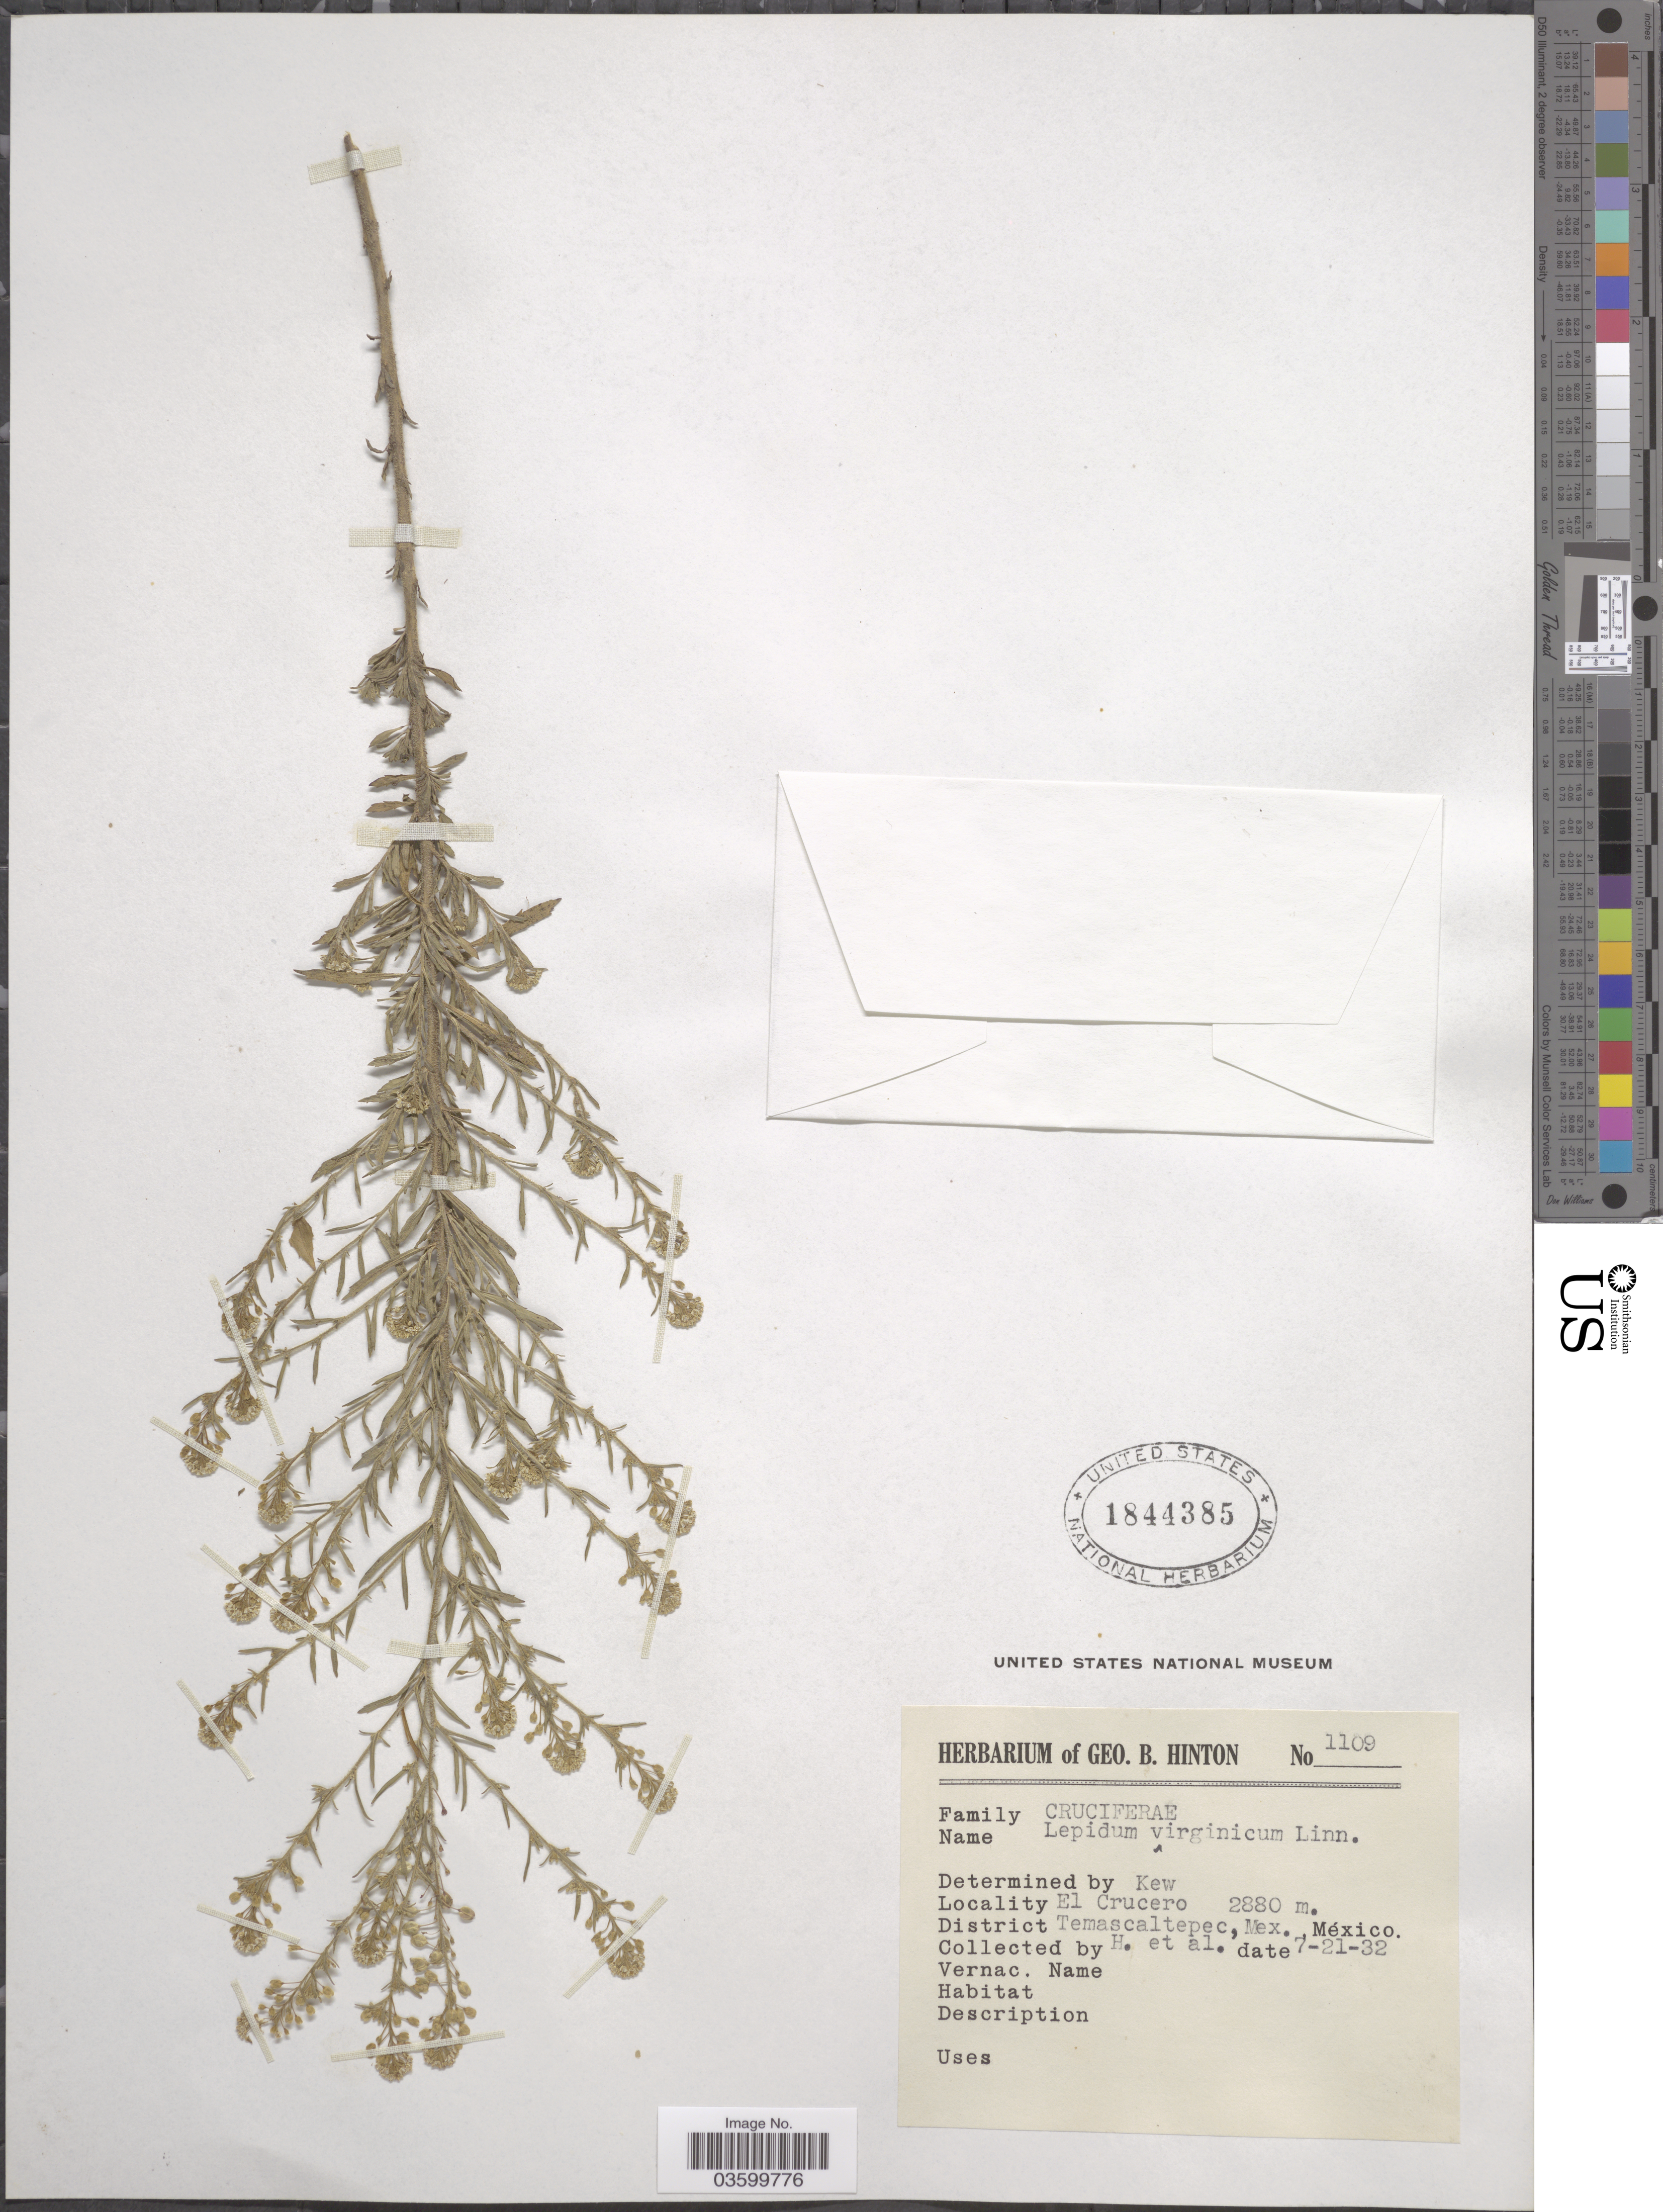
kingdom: Plantae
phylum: Tracheophyta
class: Magnoliopsida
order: Brassicales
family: Brassicaceae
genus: Lepidium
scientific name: Lepidium virginicum var. pubescens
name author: (Greene) C.L. Hitchc.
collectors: G. B. Hinton & et al.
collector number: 1109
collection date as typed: Transcribed d/m/y: 21/7/32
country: Mexico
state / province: México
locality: El Crucero. District Temascaltepec.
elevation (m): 2880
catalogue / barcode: US 1844385